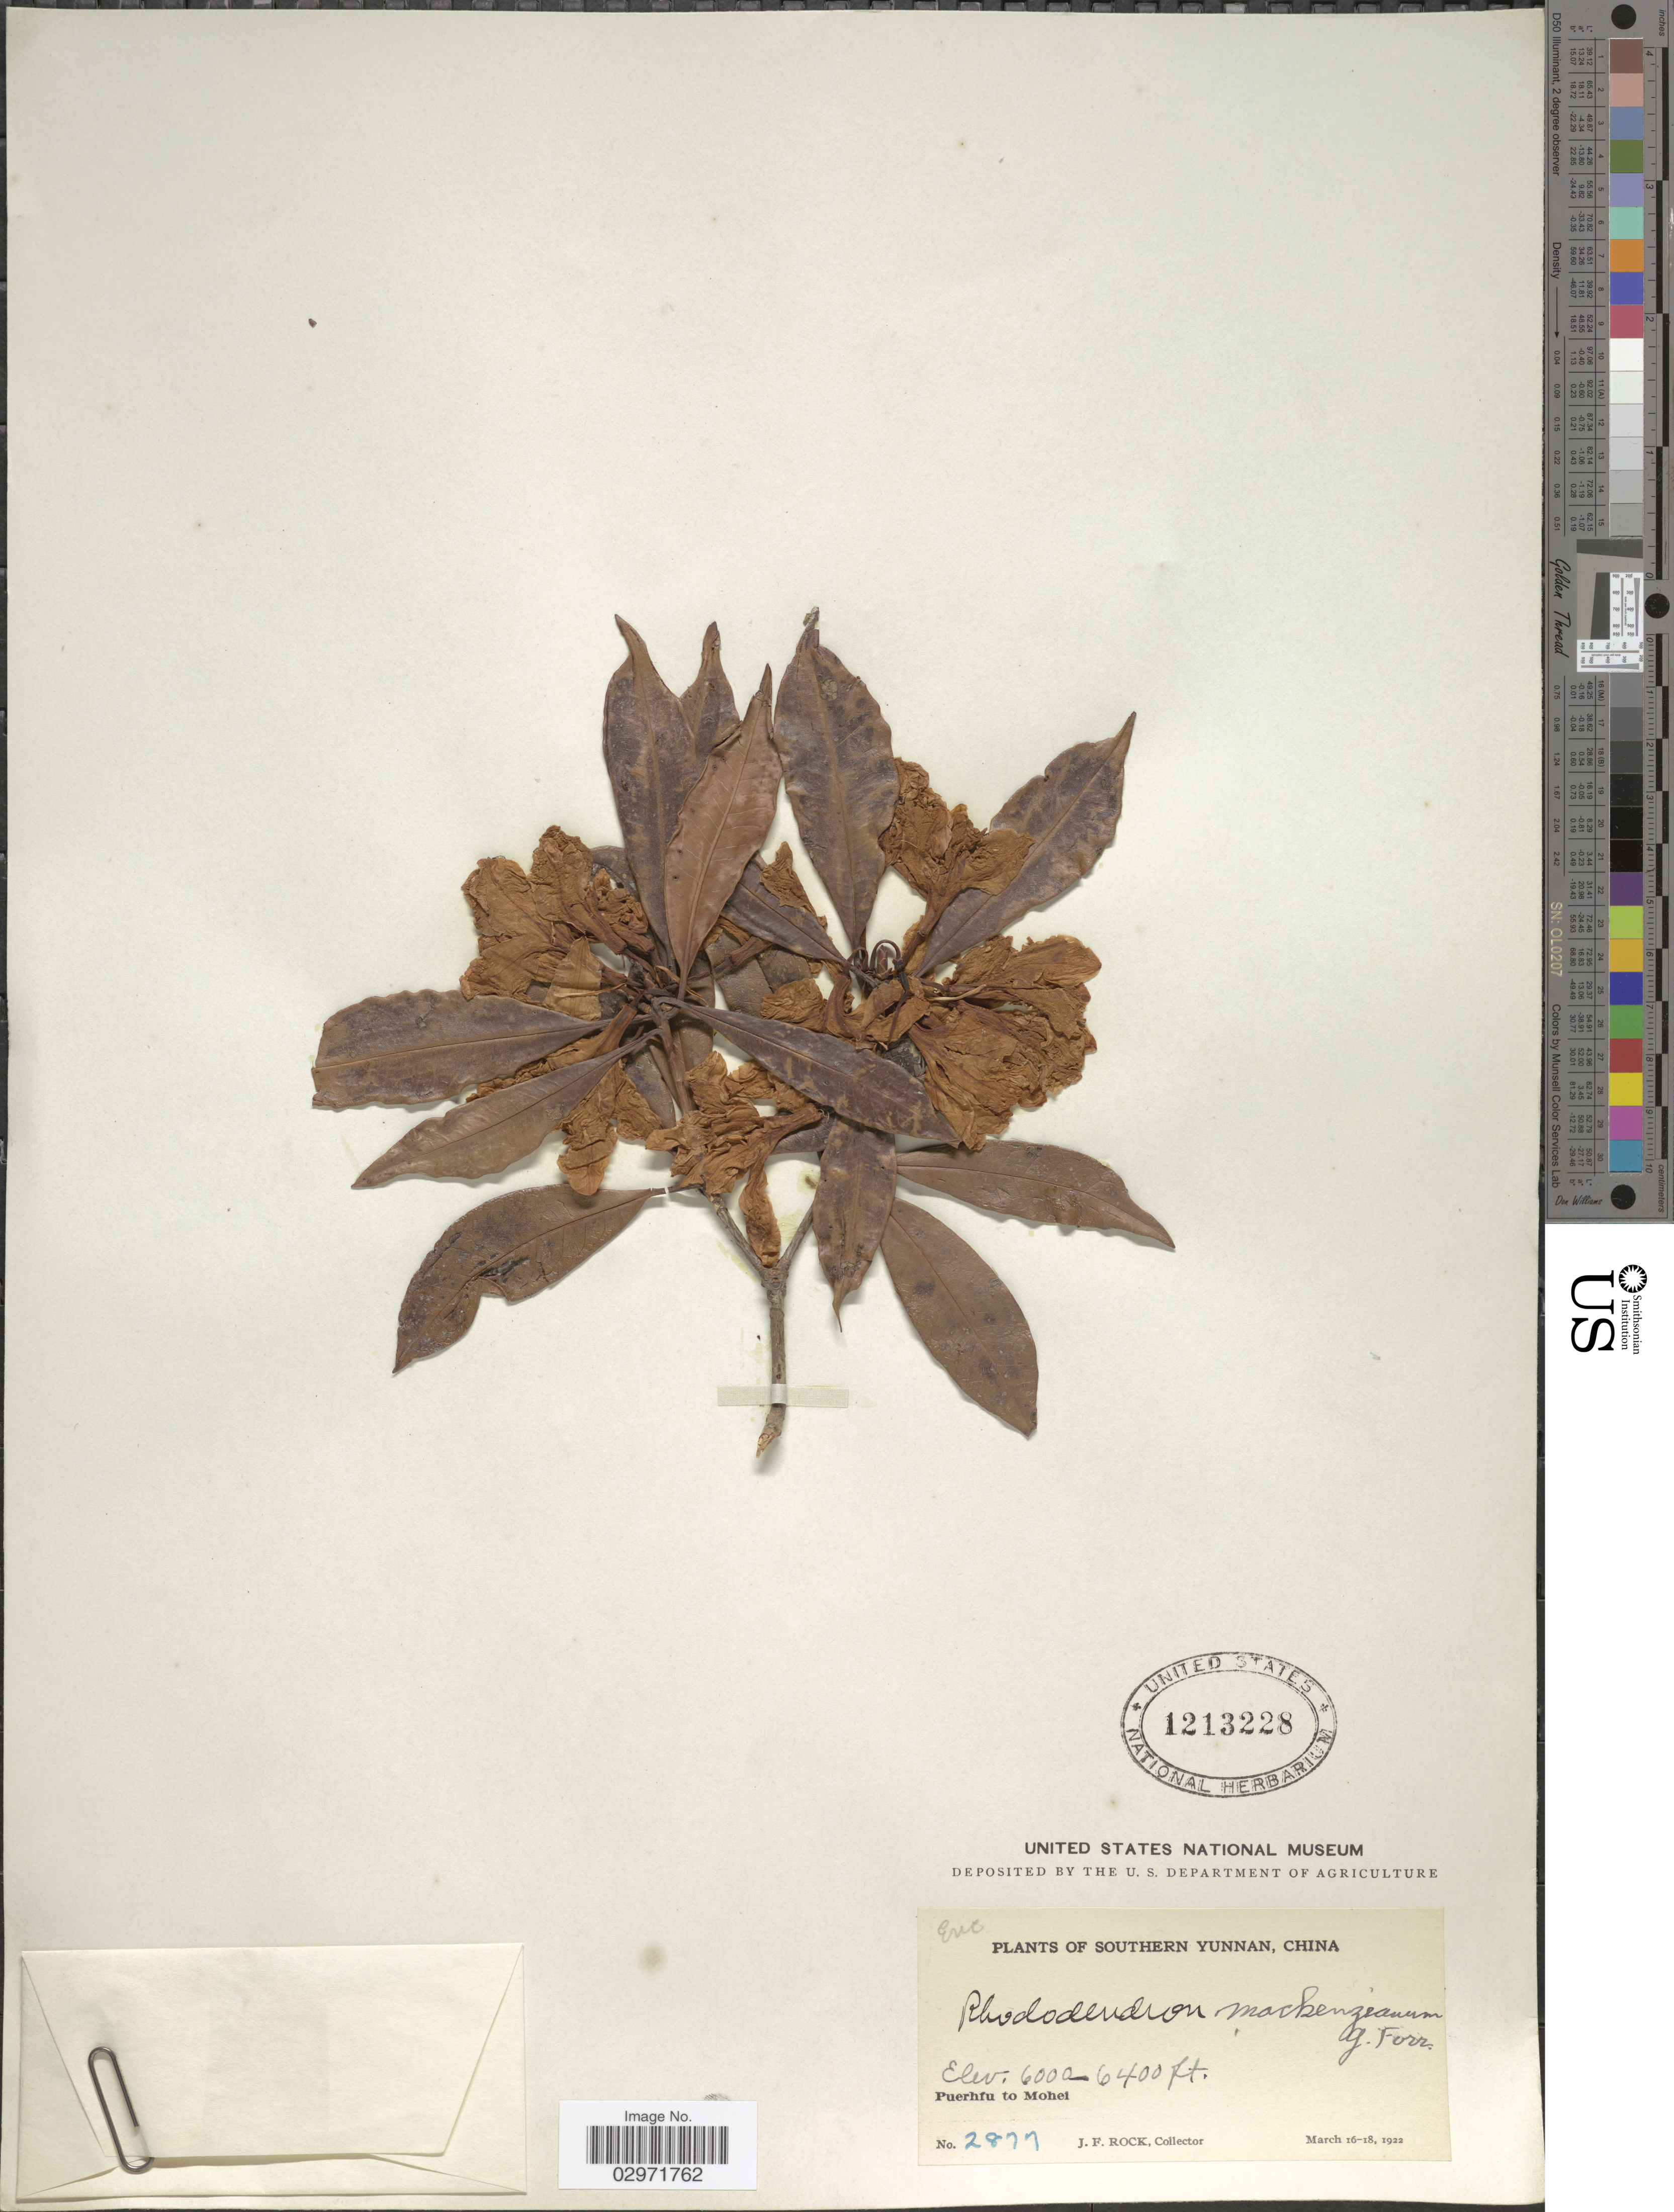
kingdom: Plantae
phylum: Tracheophyta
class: Magnoliopsida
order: Ericales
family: Ericaceae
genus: Rhododendron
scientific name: Rhododendron mackenzianum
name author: Forrest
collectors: J. Rock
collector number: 2877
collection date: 1922-03-16/1922-03-18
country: China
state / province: Yunnan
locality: Southern Yunnan. Puerhfu to Mohei.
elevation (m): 1829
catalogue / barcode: US 1213228